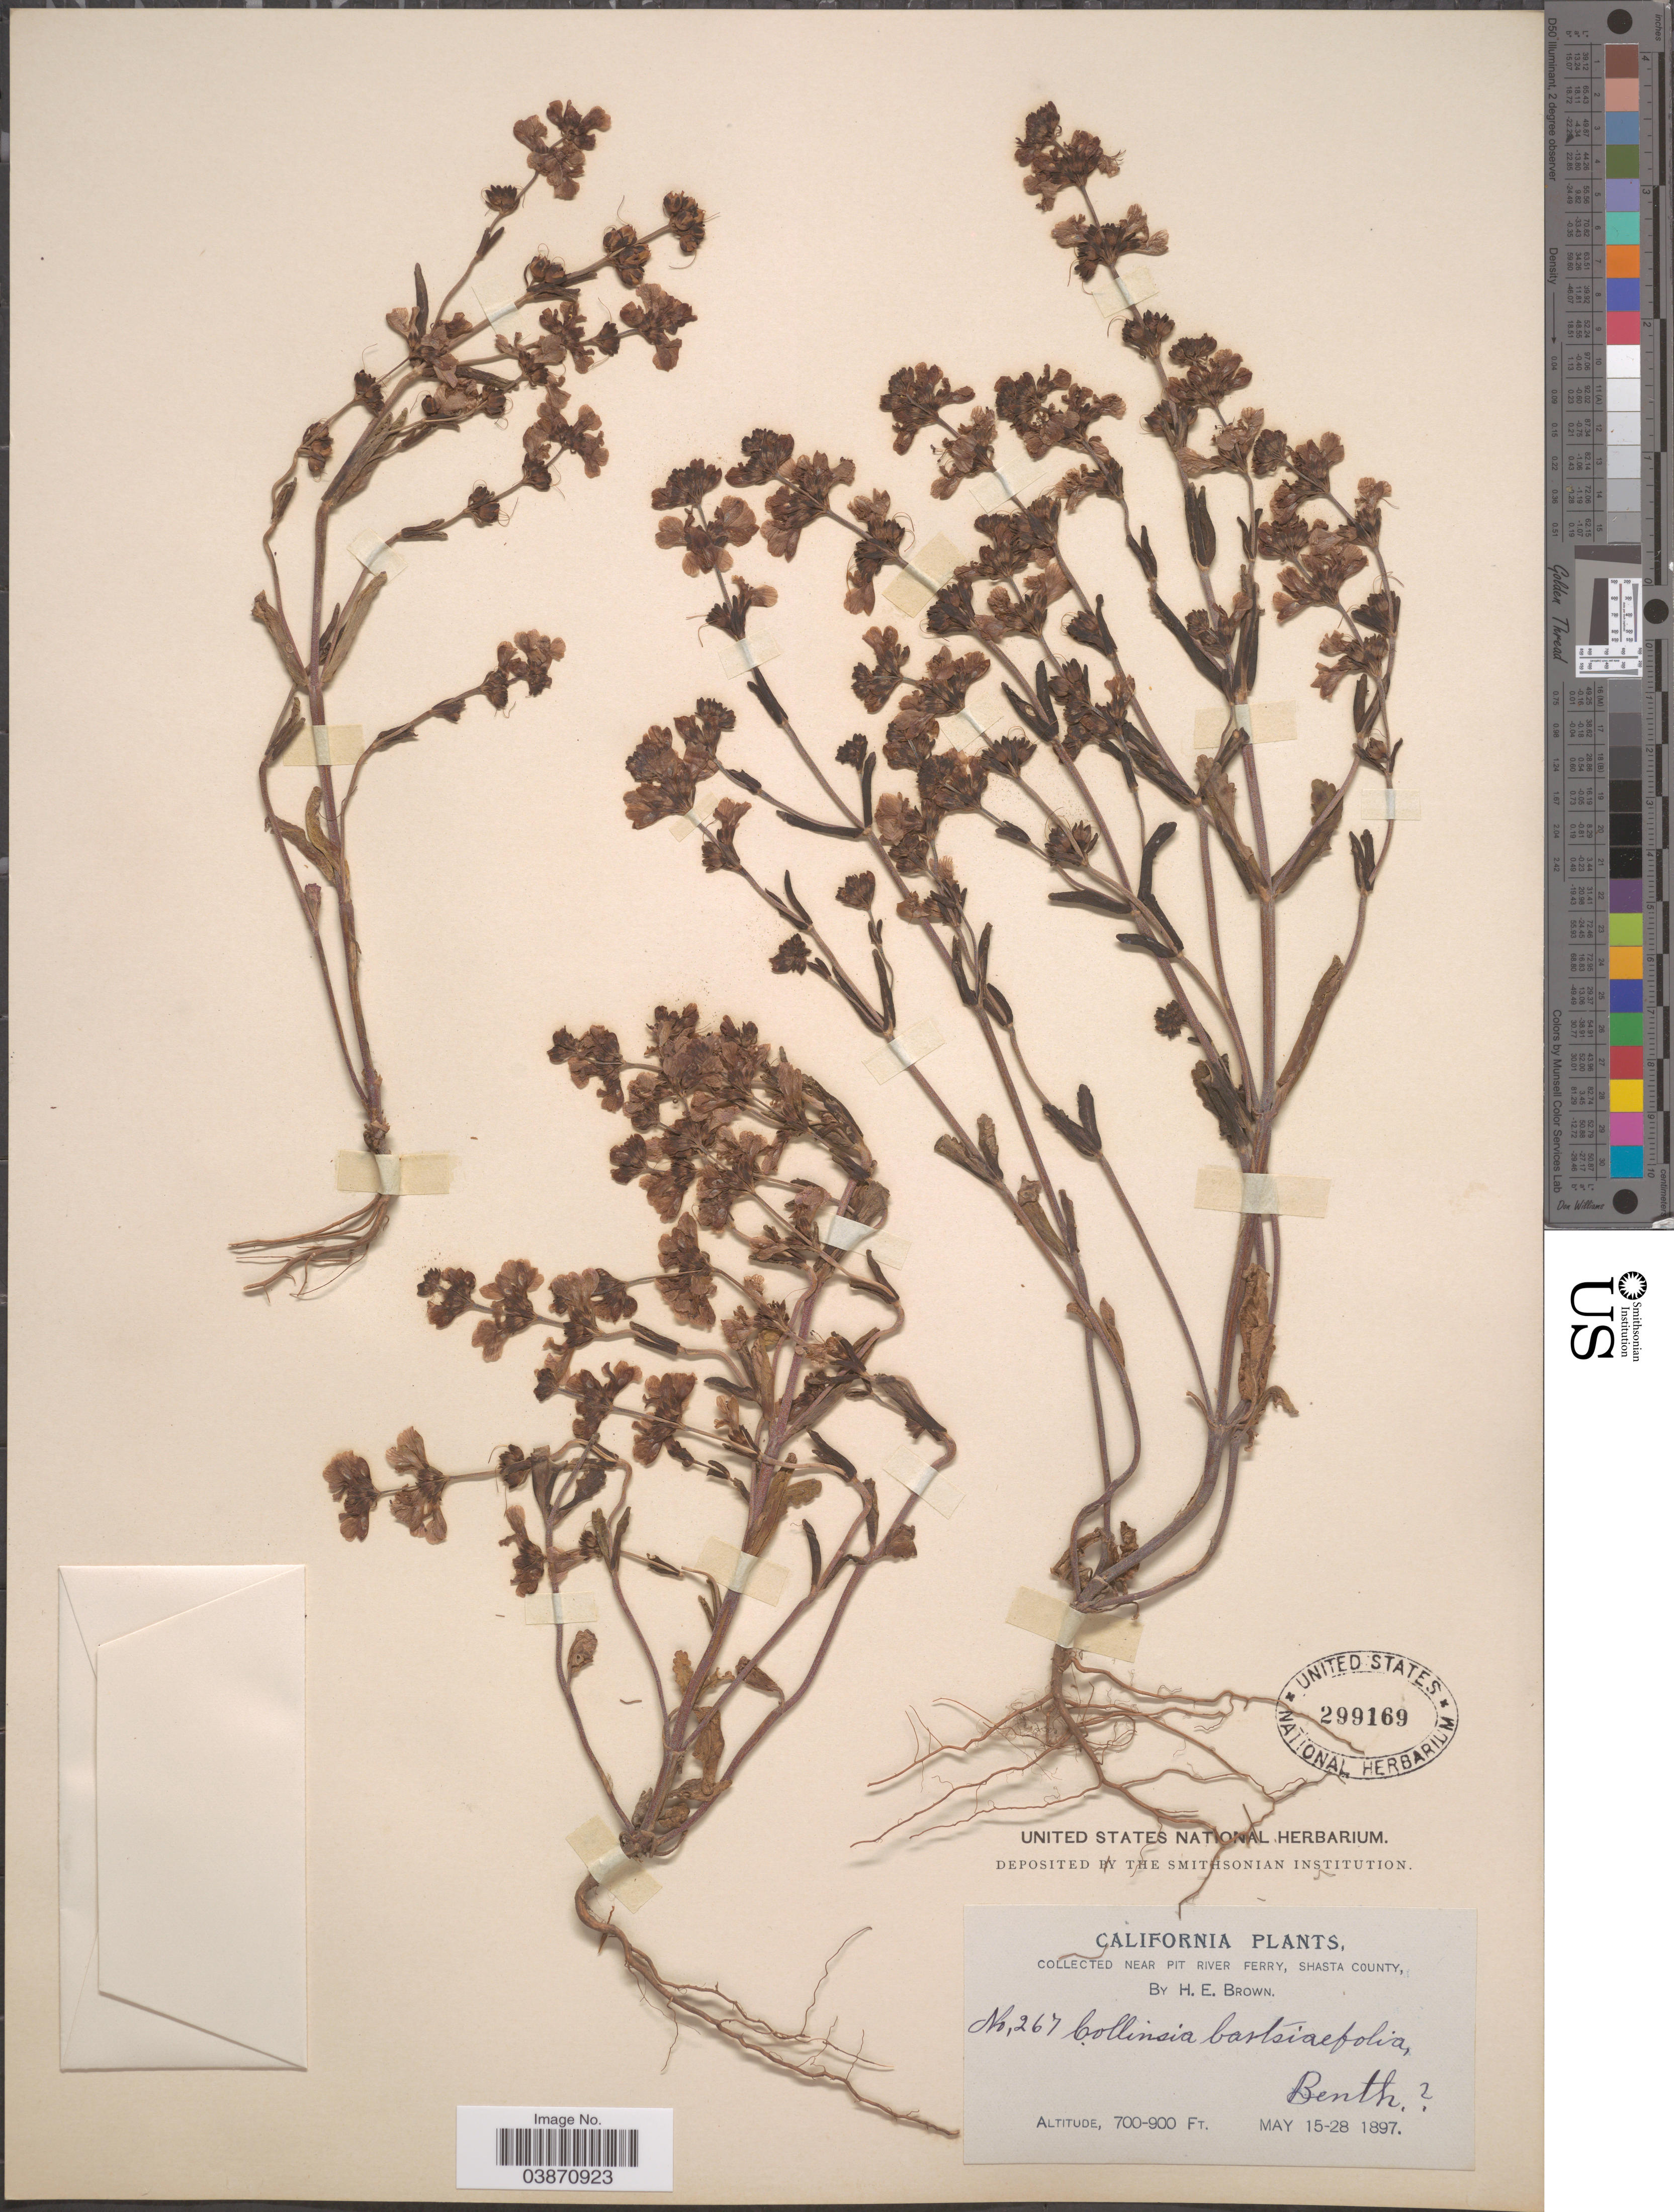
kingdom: Plantae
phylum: Tracheophyta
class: Magnoliopsida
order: Lamiales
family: Plantaginaceae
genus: Collinsia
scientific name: Collinsia bartsiifolia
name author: Benth.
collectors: H. E. Brown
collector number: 267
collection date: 1897-05-15/1897-05-28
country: United States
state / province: California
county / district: Shasta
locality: Near Pit River Ferry, Shasta County.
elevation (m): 213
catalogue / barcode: US 299169